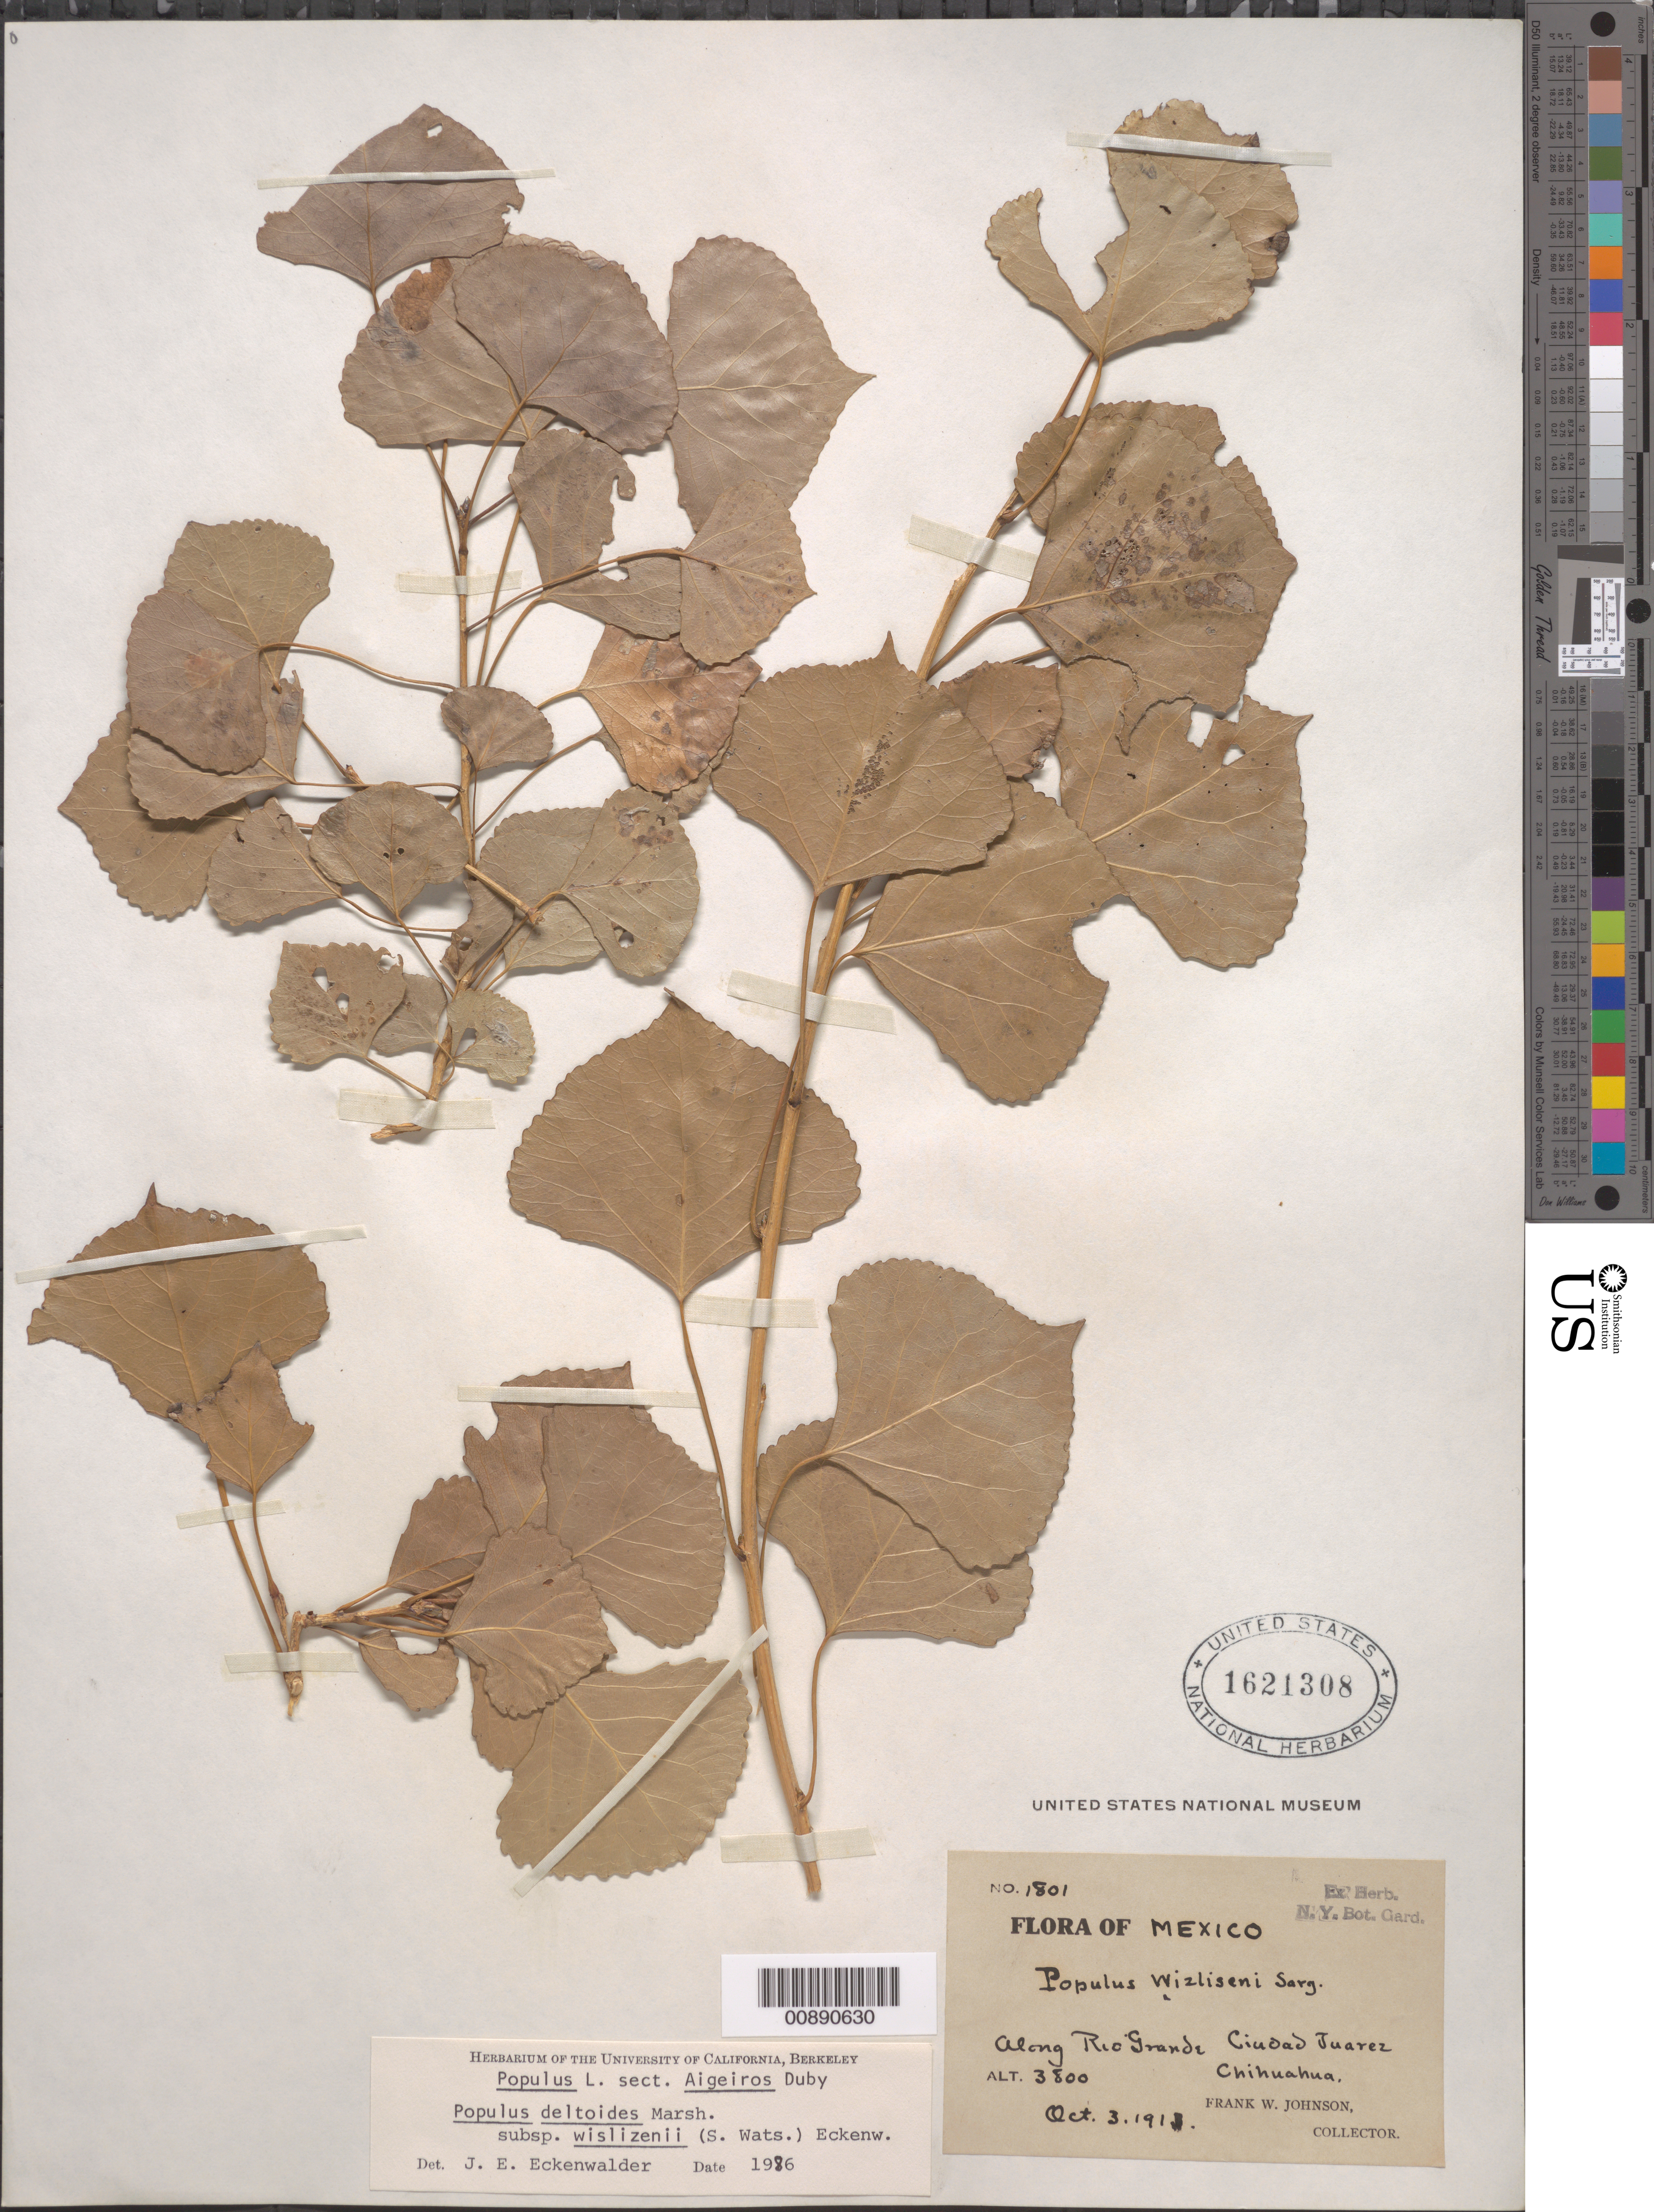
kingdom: Plantae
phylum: Tracheophyta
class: Magnoliopsida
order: Malpighiales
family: Salicaceae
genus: Populus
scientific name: Populus deltoides subsp. wislizeni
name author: (S. Watson) Eckenw.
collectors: F. W. Johnson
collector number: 1801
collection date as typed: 03 Oct 1913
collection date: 1913-10-03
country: Mexico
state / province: Chihuahua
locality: Along Río Grande, Ciudad Juárez, Chihuahua.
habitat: Along river.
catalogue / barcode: US 1621308